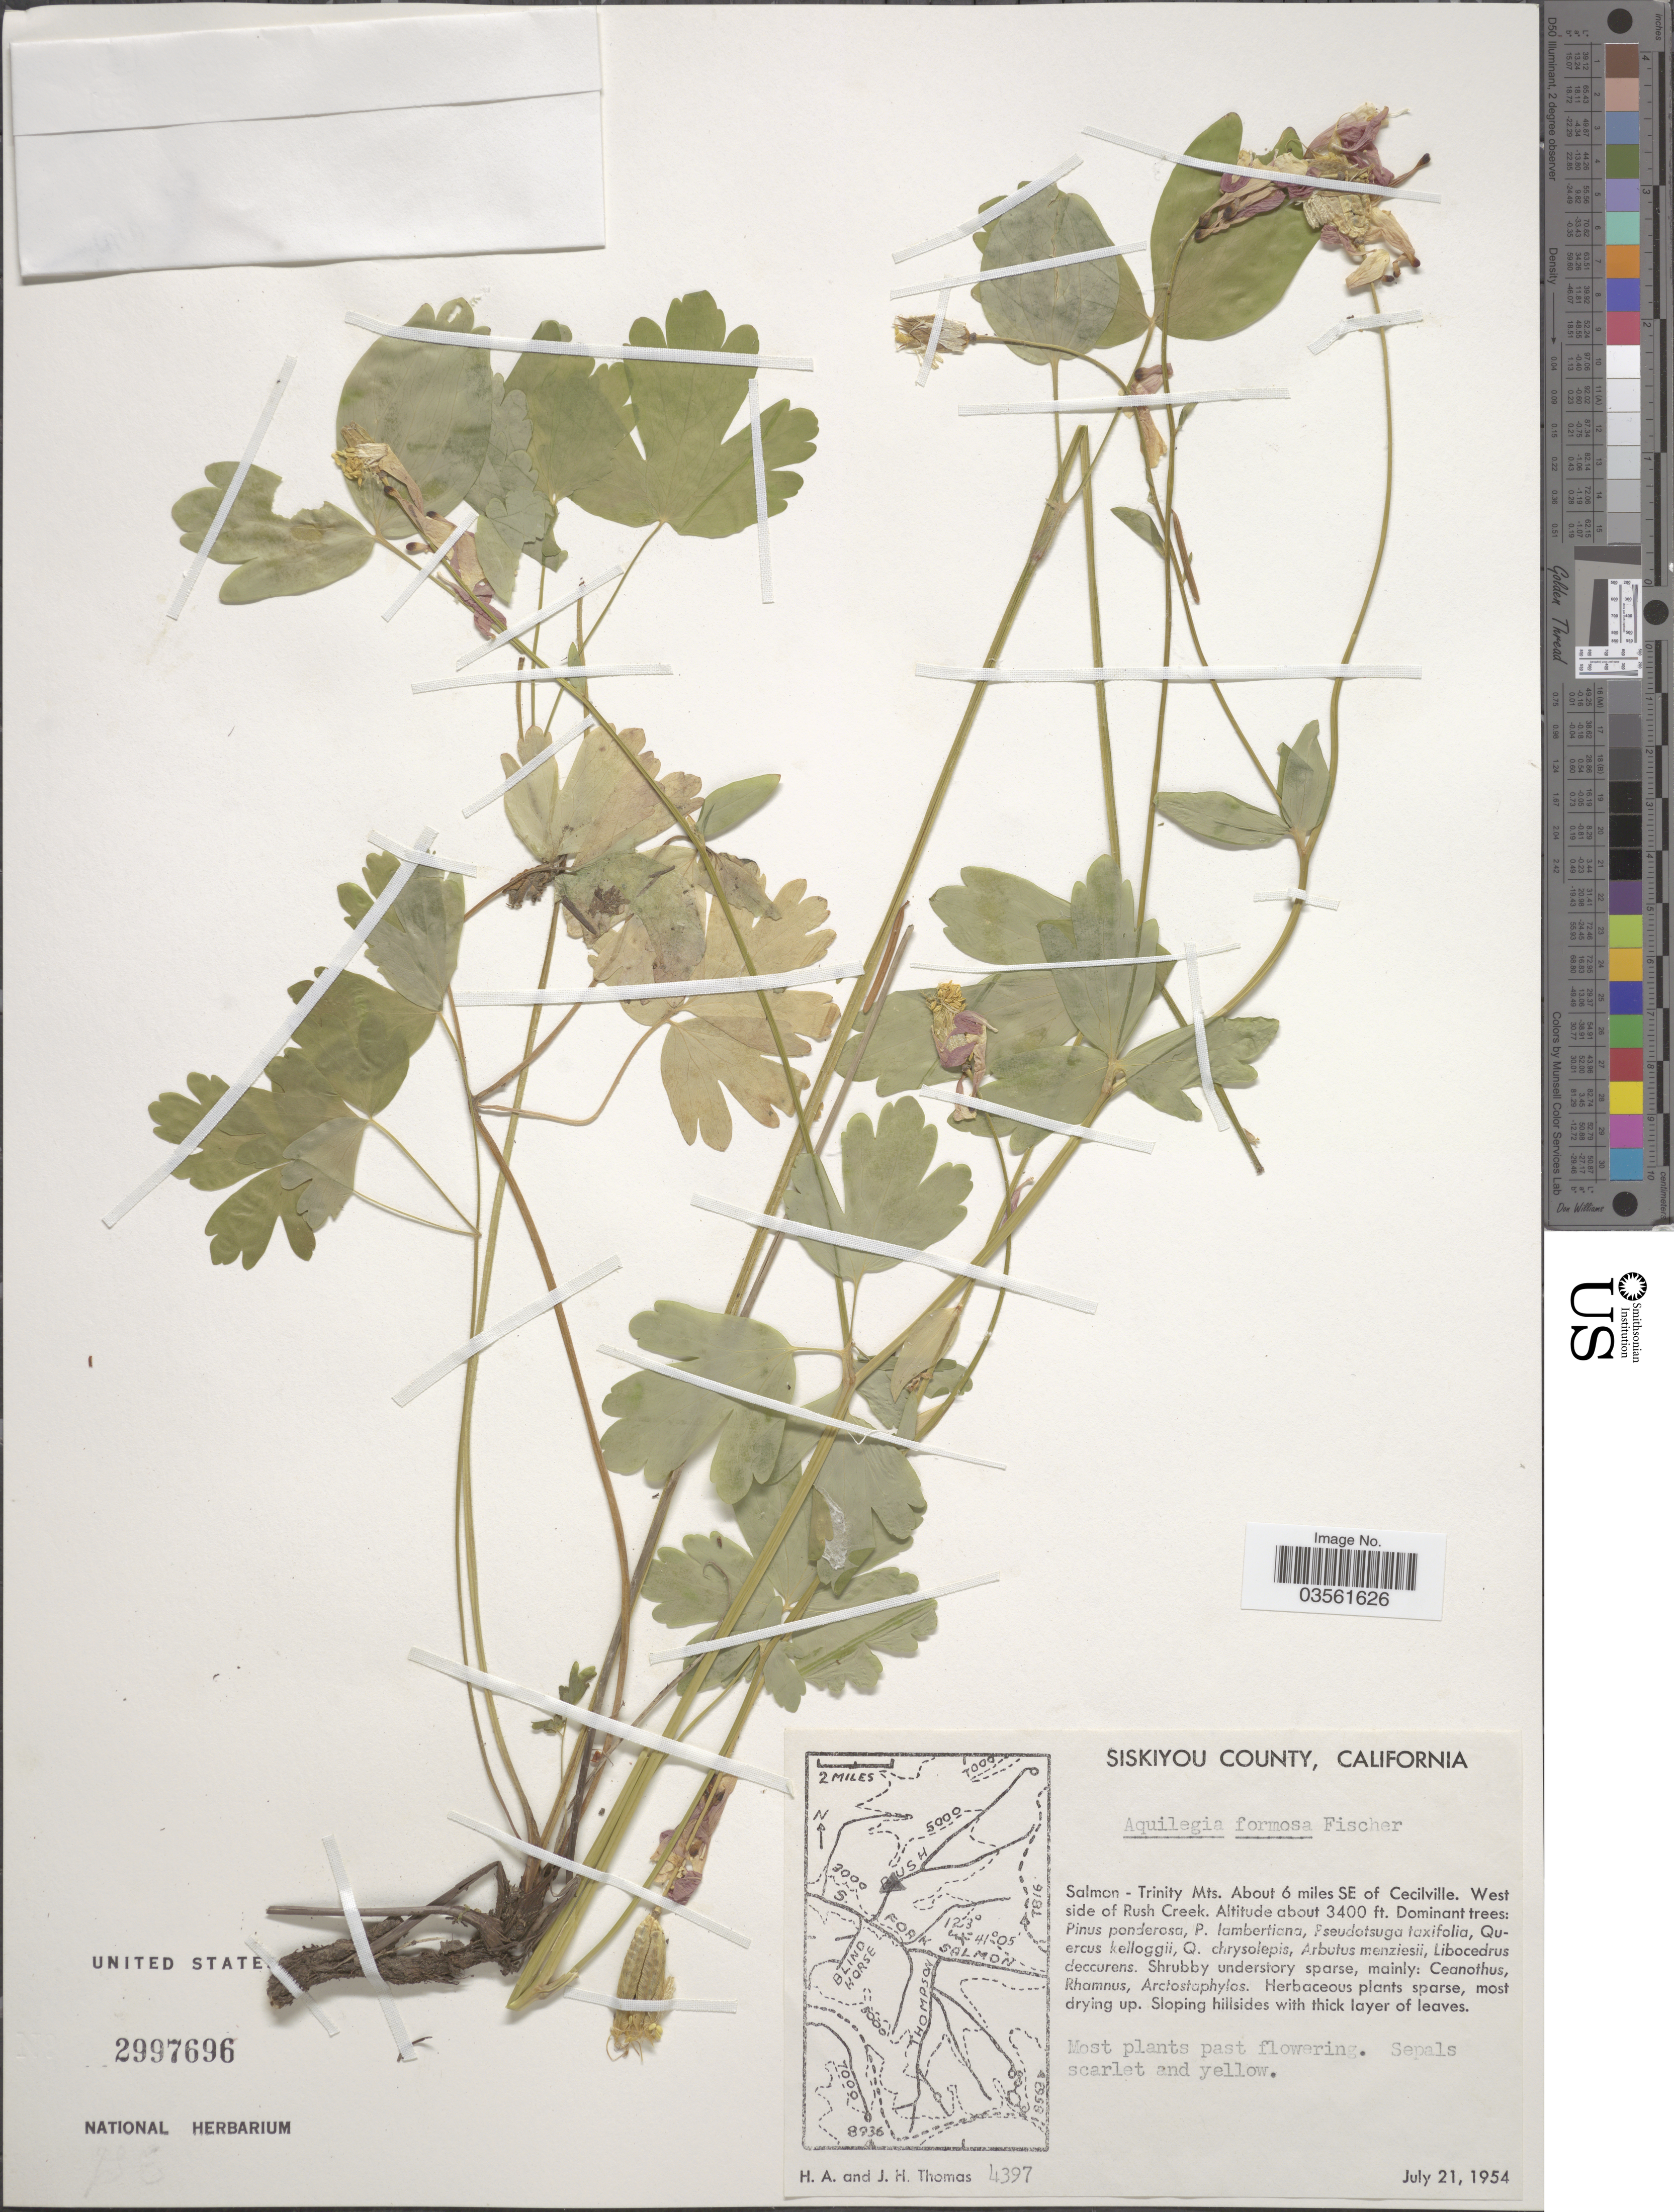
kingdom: Plantae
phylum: Tracheophyta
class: Magnoliopsida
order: Ranunculales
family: Ranunculaceae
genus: Aquilegia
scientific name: Aquilegia formosa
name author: Fisch. ex DC.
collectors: H. Thomas & J. H. Thomas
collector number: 4397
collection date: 1954-07-21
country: United States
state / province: California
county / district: Siskiyou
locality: Siskiyou County. Salmon - Trinity Mts. About 6 miles SE of Cecilville. West side of Rush Creek.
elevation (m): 1036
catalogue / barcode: US 2997696